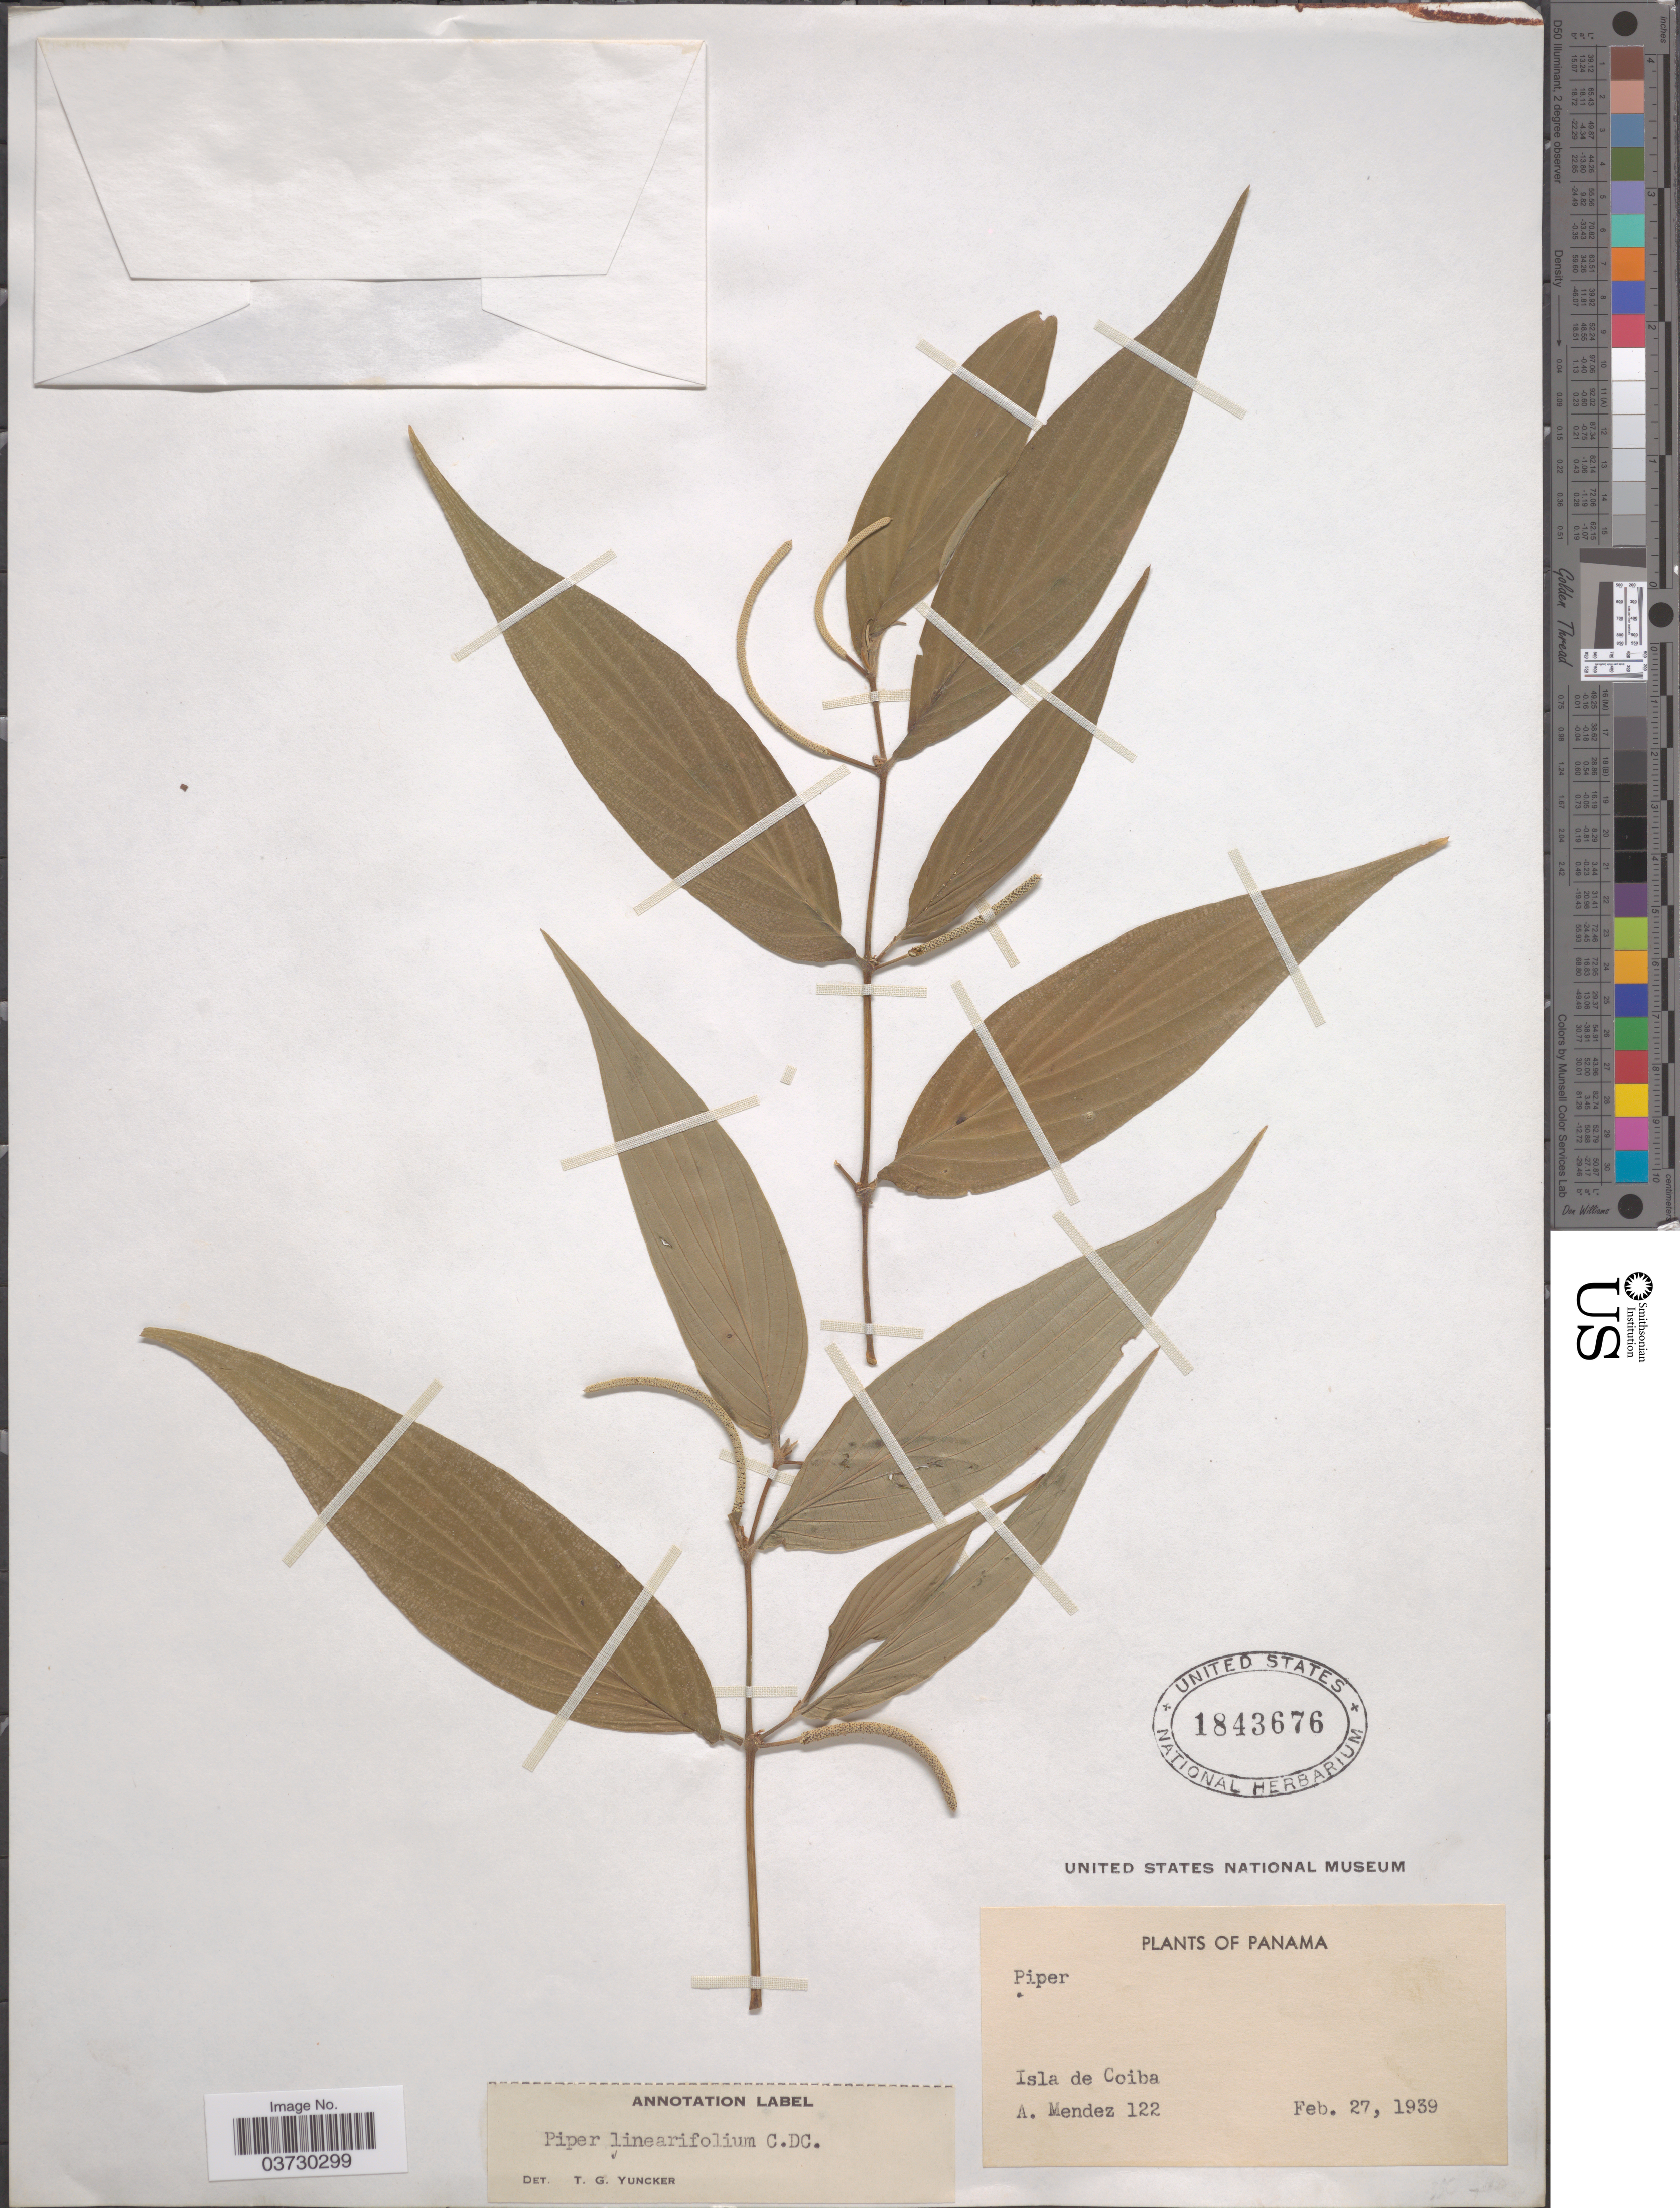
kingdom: Plantae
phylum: Tracheophyta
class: Magnoliopsida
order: Piperales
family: Piperaceae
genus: Piper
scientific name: Piper linearifolium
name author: C. DC.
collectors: A. Mendez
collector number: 122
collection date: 1939-02-27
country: Panama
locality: Isla de Coiba.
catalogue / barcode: US 1843676